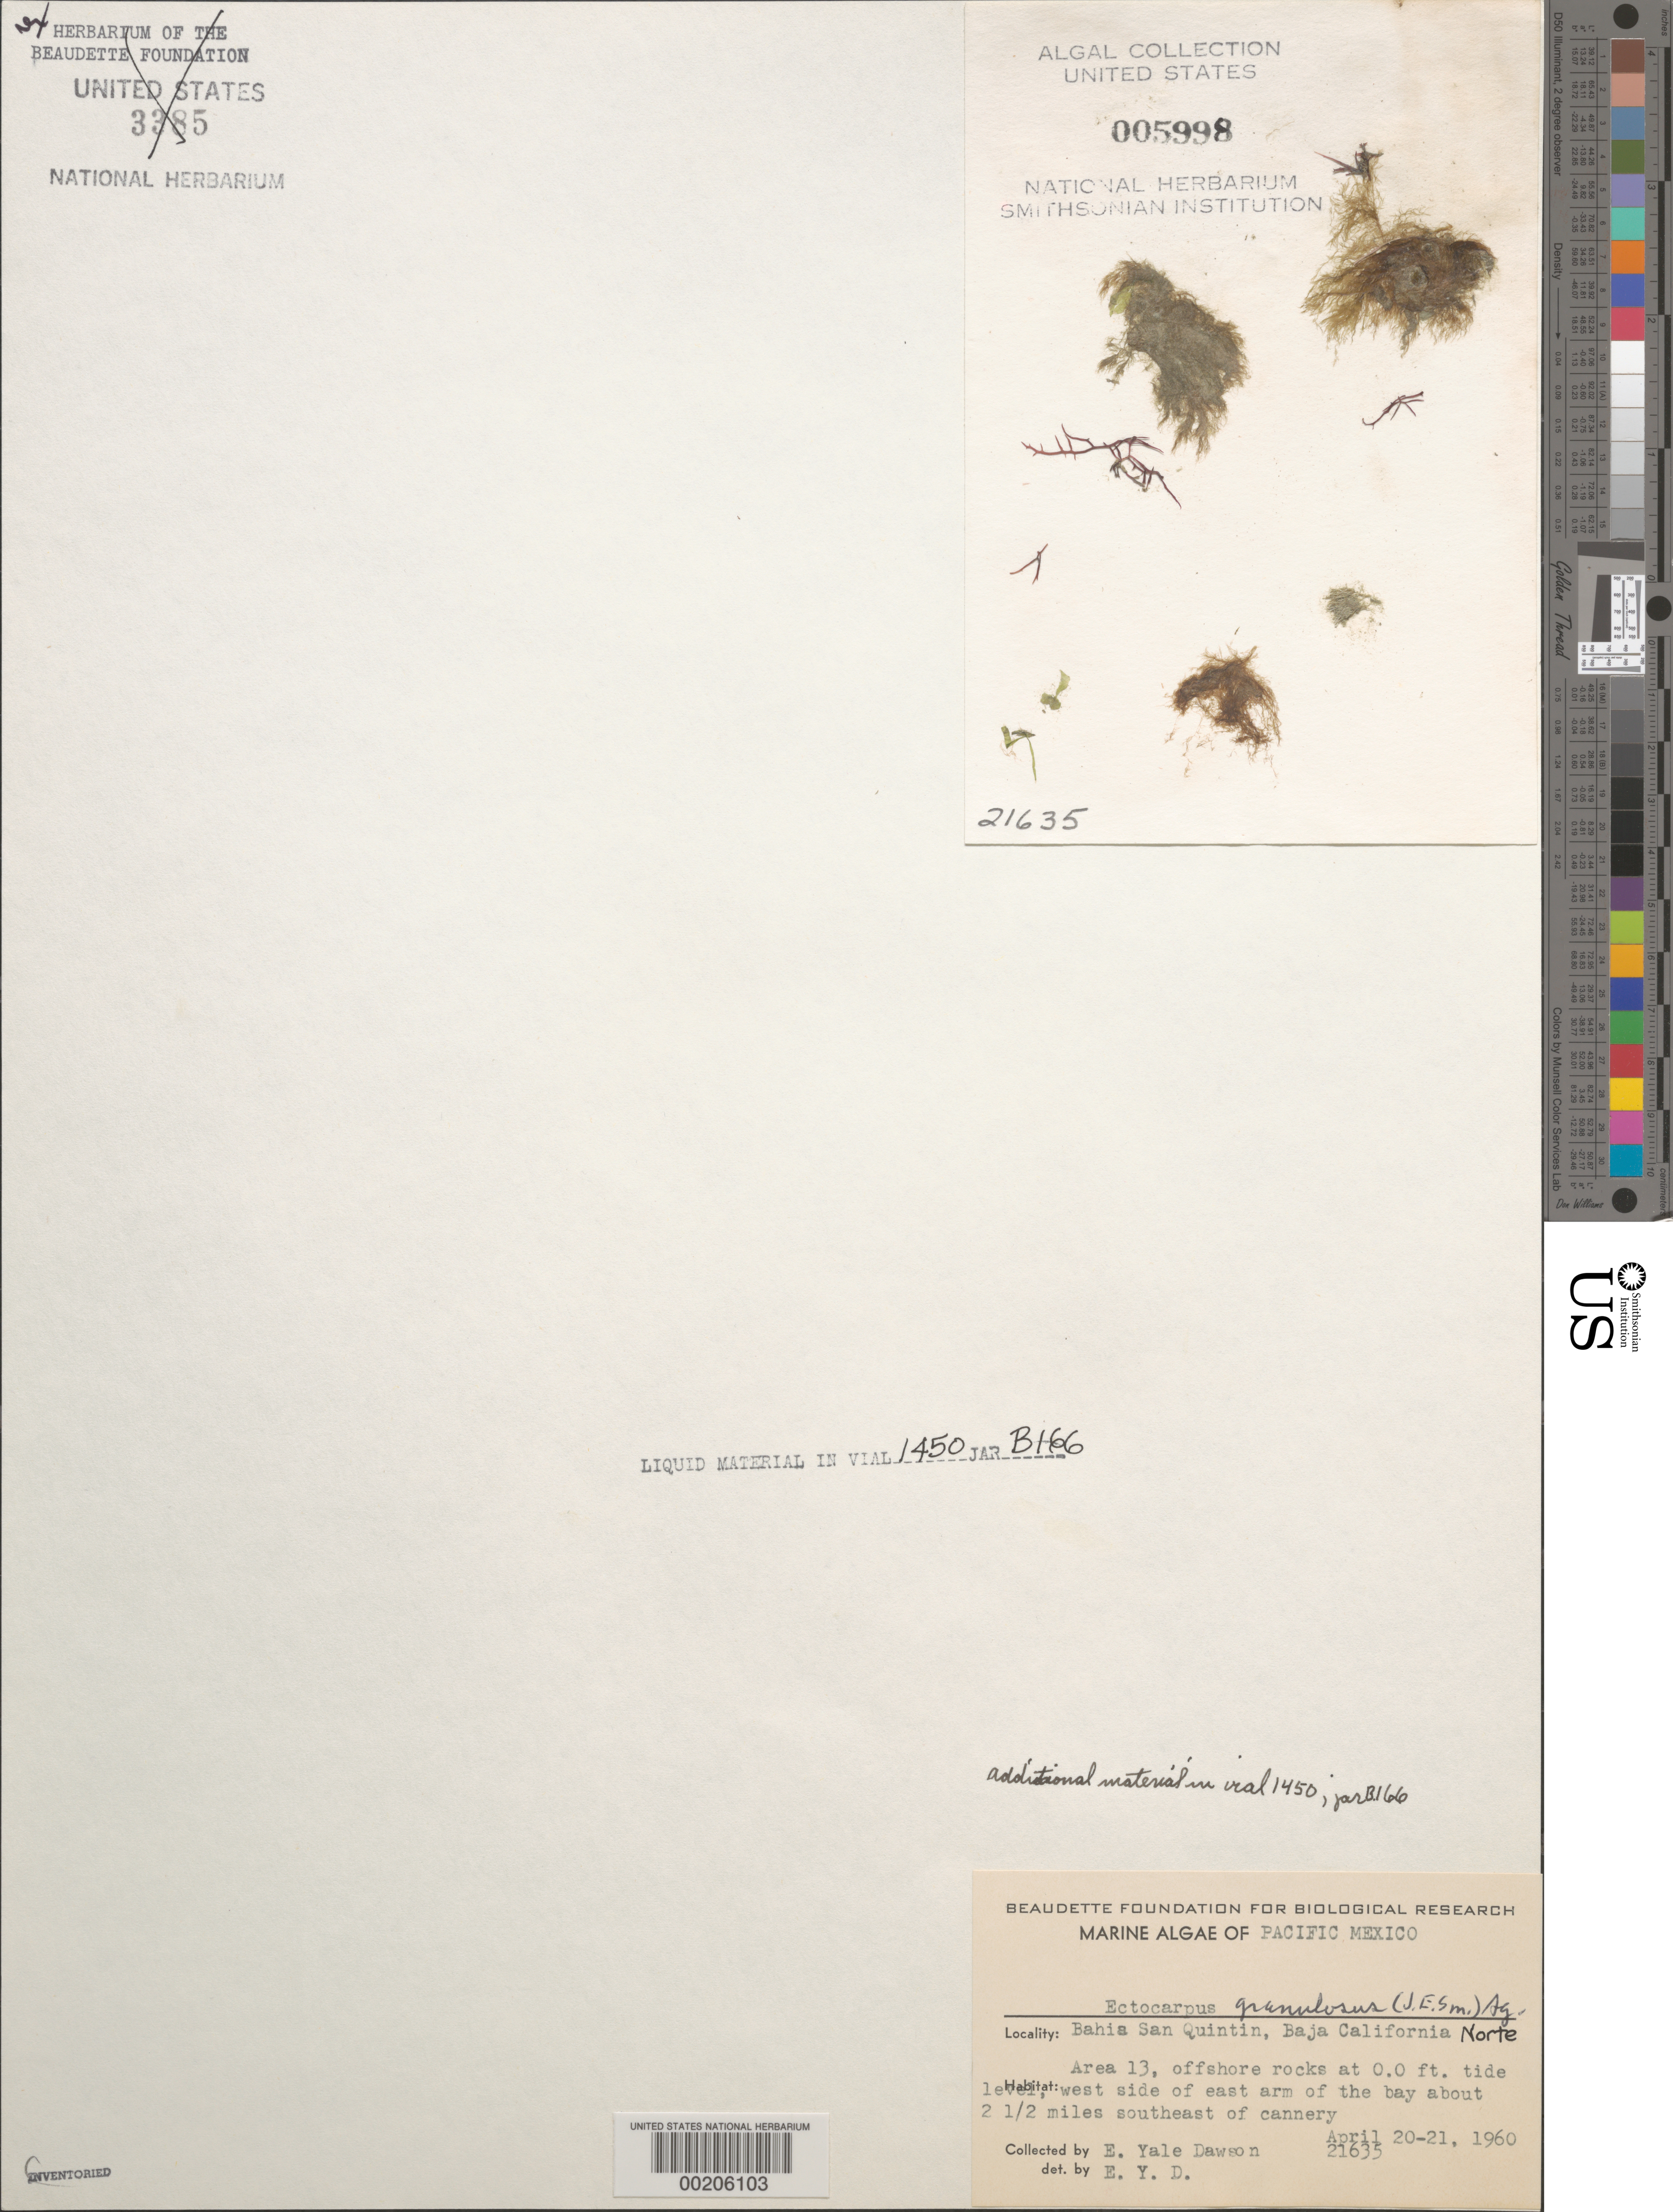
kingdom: Chromista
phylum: Ochrophyta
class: Phaeophyceae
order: Ectocarpales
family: Acinetosporaceae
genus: Hincksia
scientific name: Hincksia granulosa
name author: (Sm.) P.C. Silva in P.C. Silva et al.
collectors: E. Y. Dawson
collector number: EYD 21635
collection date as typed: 20 Apr 1960 TO 21 Apr 1960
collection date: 1960-04-20/1960-04-21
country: Mexico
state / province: Baja California Norte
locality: Bahia San Quintin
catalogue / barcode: US 5998